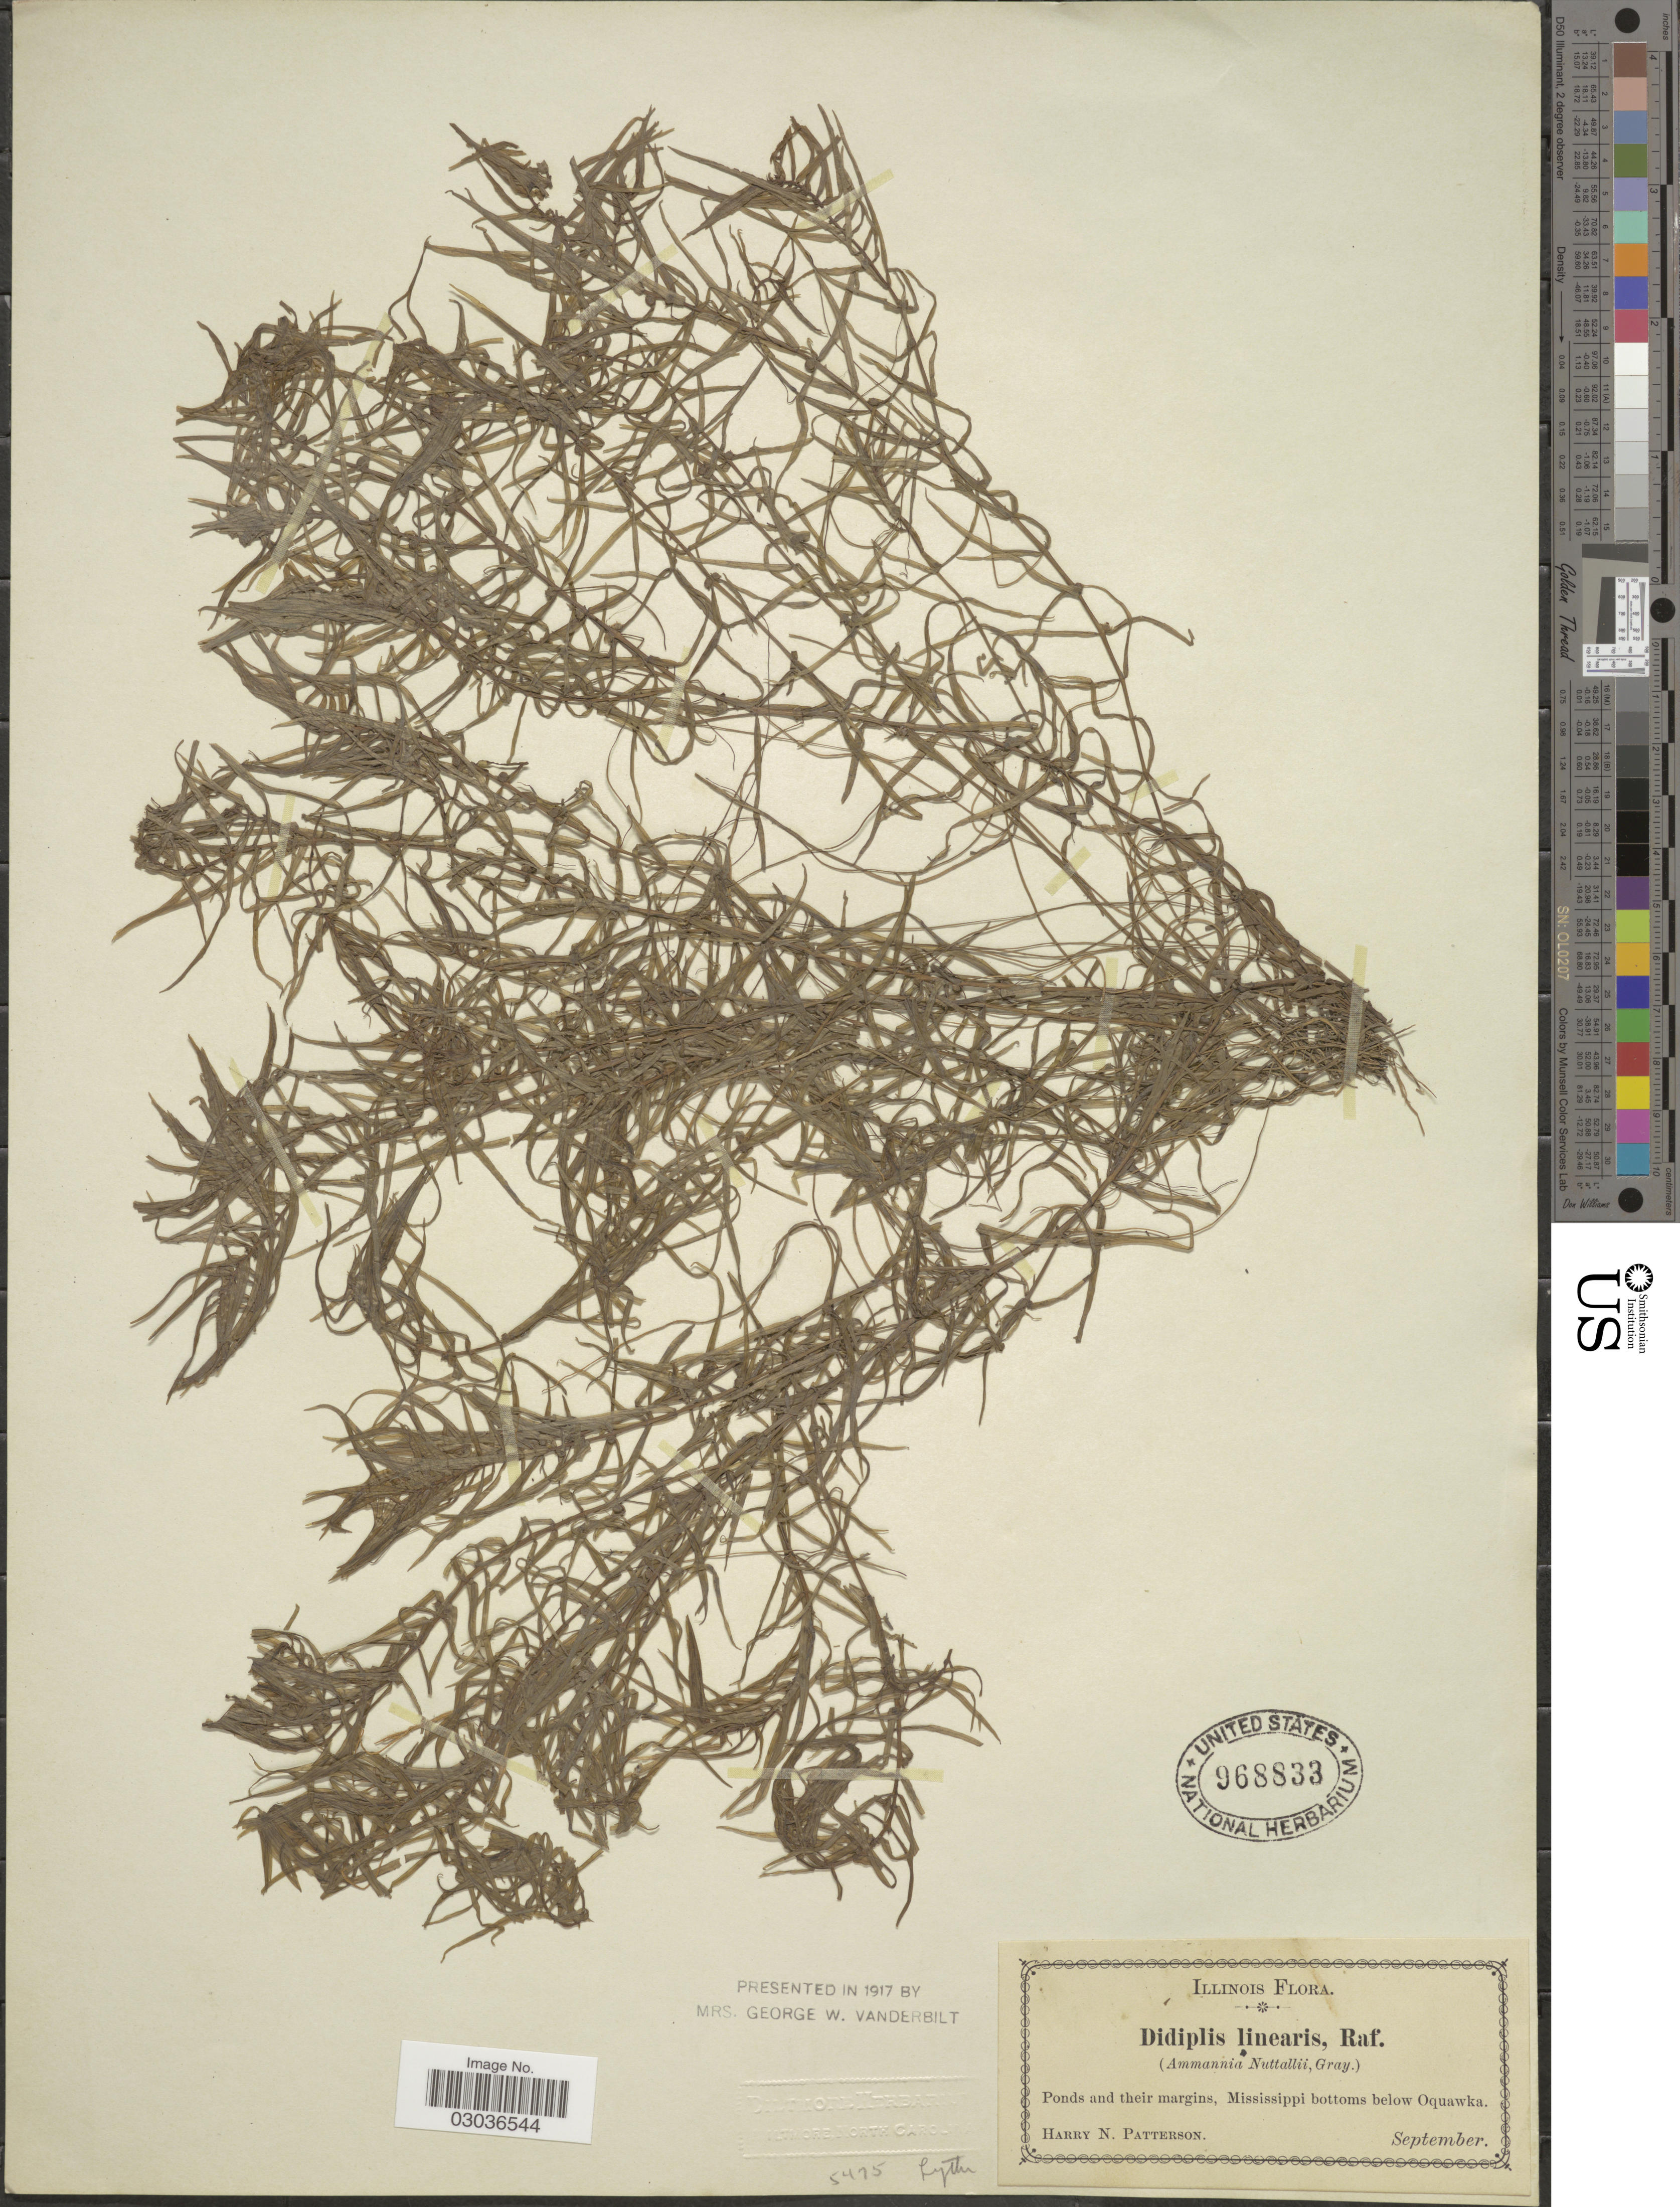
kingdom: Plantae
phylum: Tracheophyta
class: Magnoliopsida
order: Myrtales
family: Lythraceae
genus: Didiplis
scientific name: Didiplis diandra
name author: (Nutt. ex DC.) Alph. Wood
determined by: Strong, Mark T., (BOT), Smithsonian Institution - National Museum of Natural History (UNITED STATES)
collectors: H. N. Patterson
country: United States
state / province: Illinois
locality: Ponds and their margins, Mississippi bottoms below Oquawka.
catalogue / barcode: US 968833